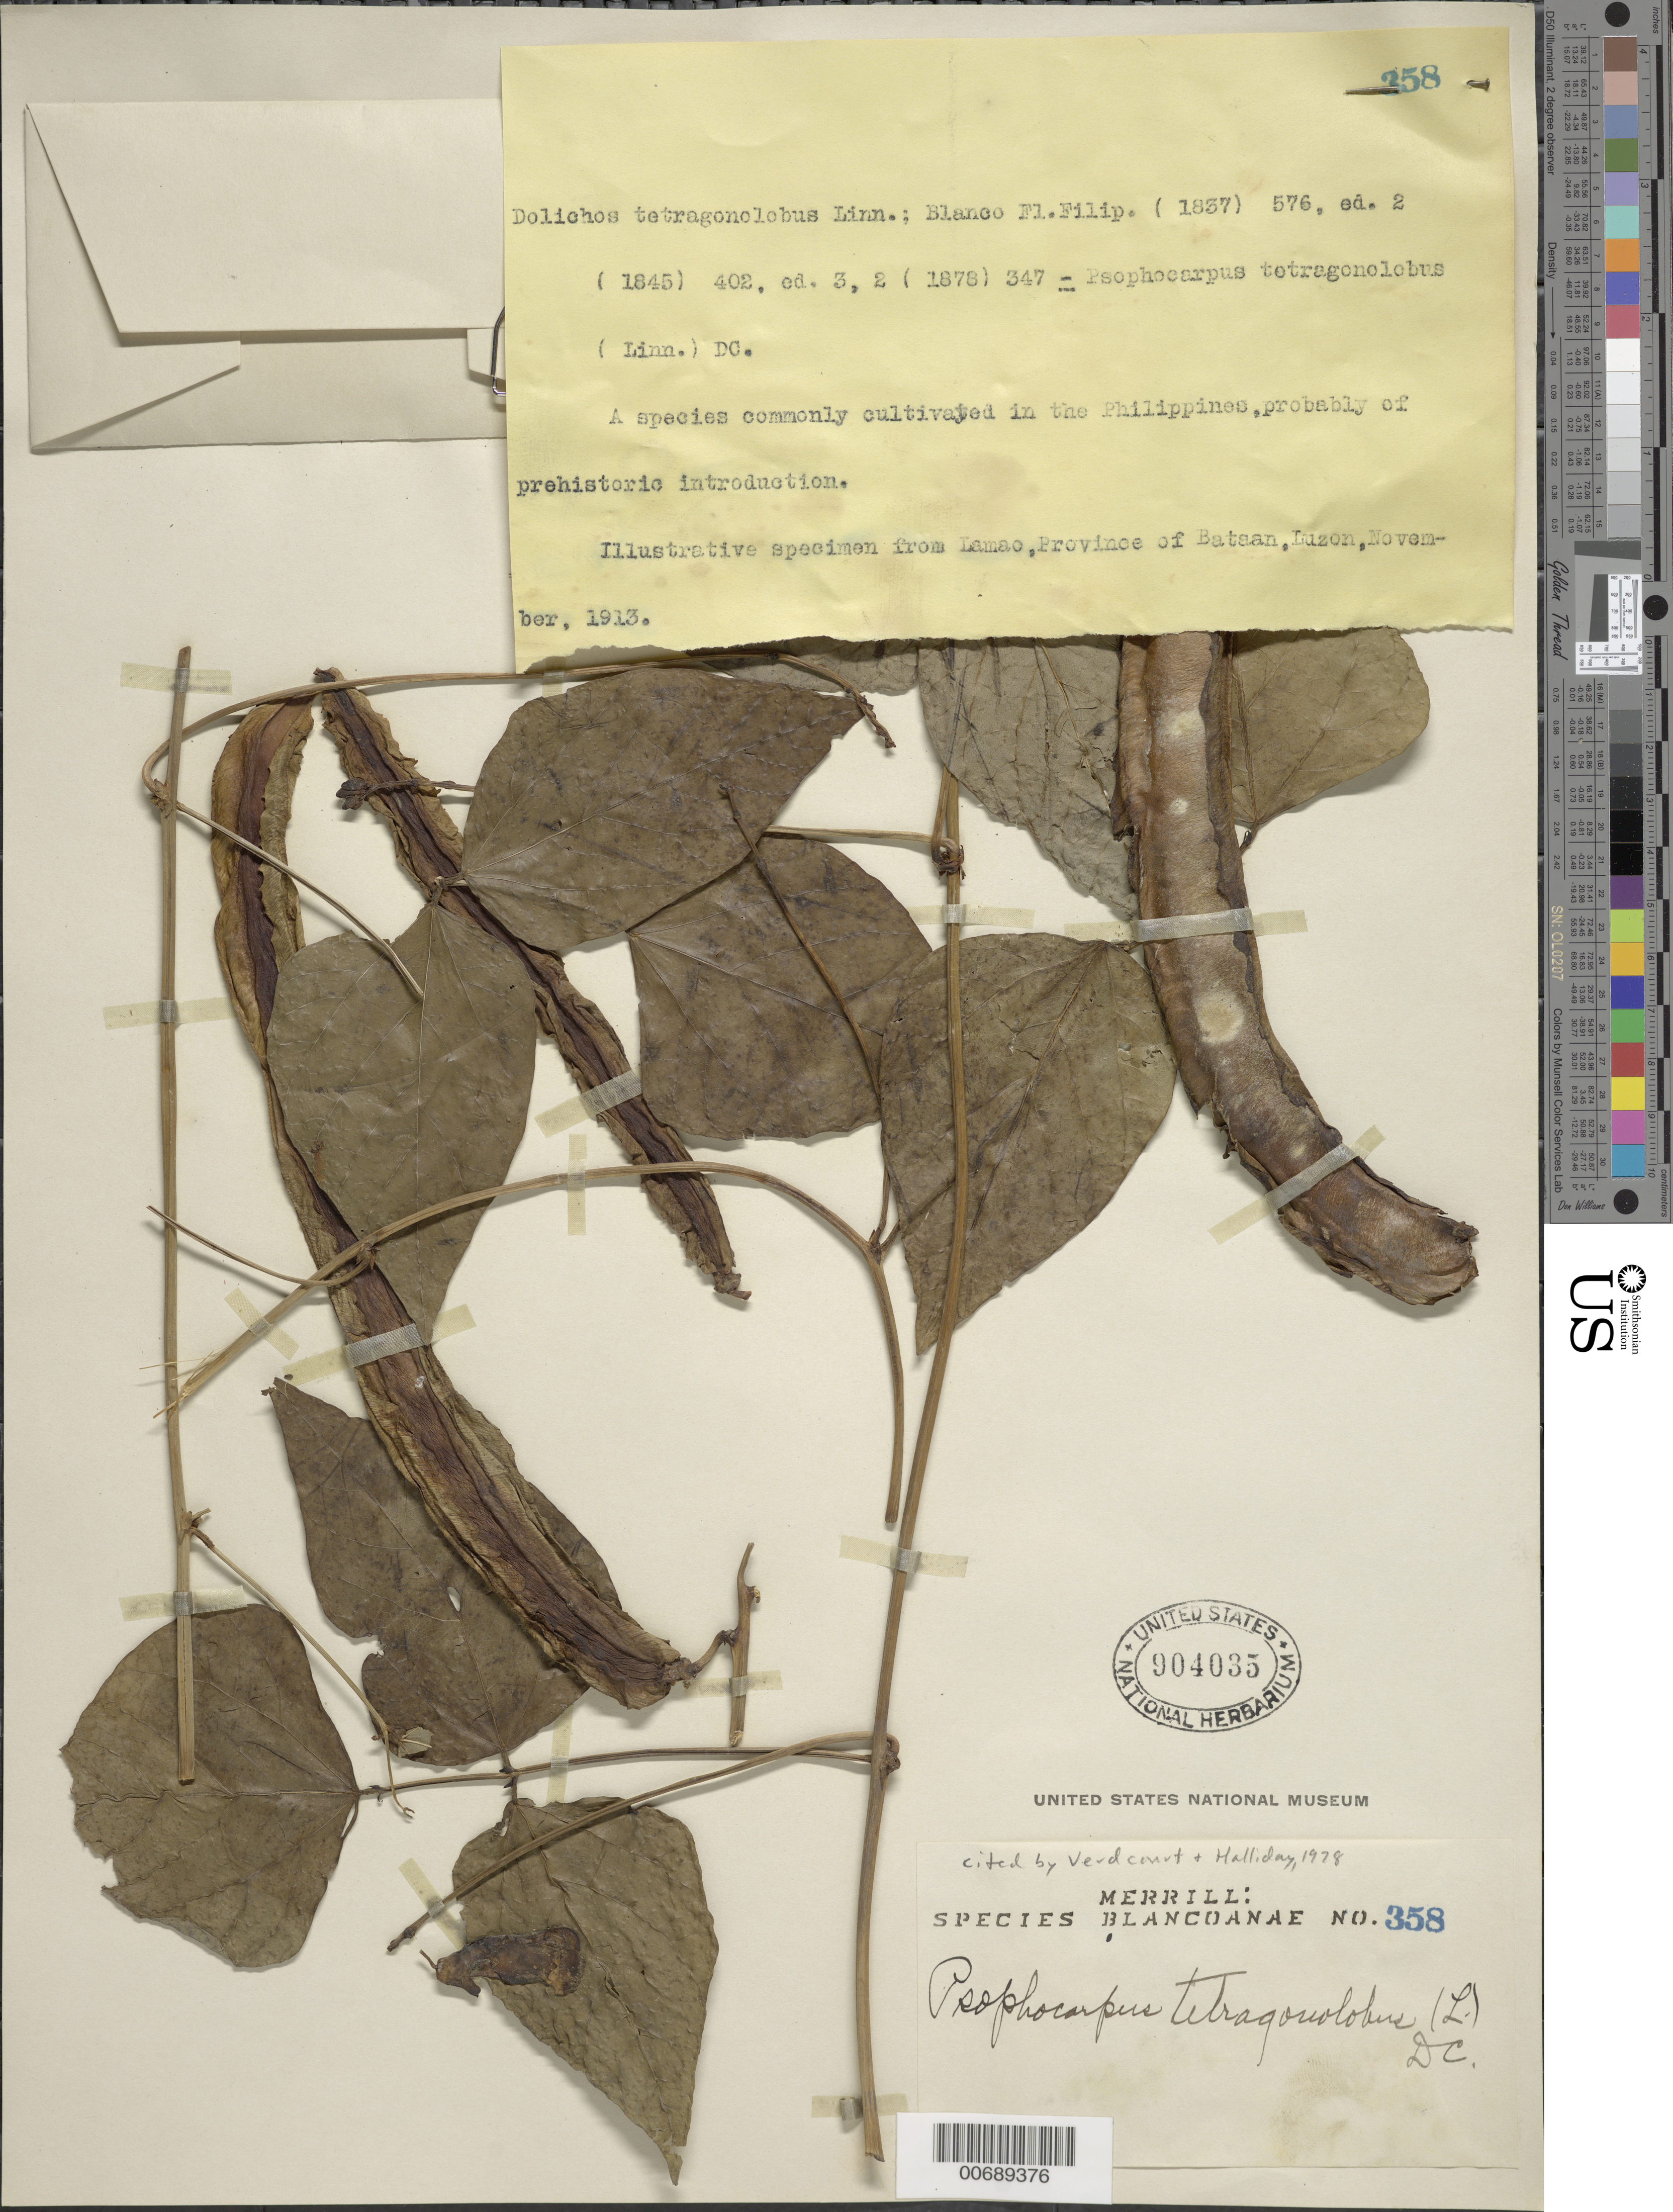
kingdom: Plantae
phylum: Tracheophyta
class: Magnoliopsida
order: Fabales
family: Fabaceae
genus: Psophocarpus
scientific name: Psophocarpus tetragonolobus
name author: (L.) DC.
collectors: E. D. Merrill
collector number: Sp. Blancoan. 0358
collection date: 1913-11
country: Philippines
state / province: Central Luzon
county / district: Bataan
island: Luzon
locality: Lamao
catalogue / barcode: US 904035